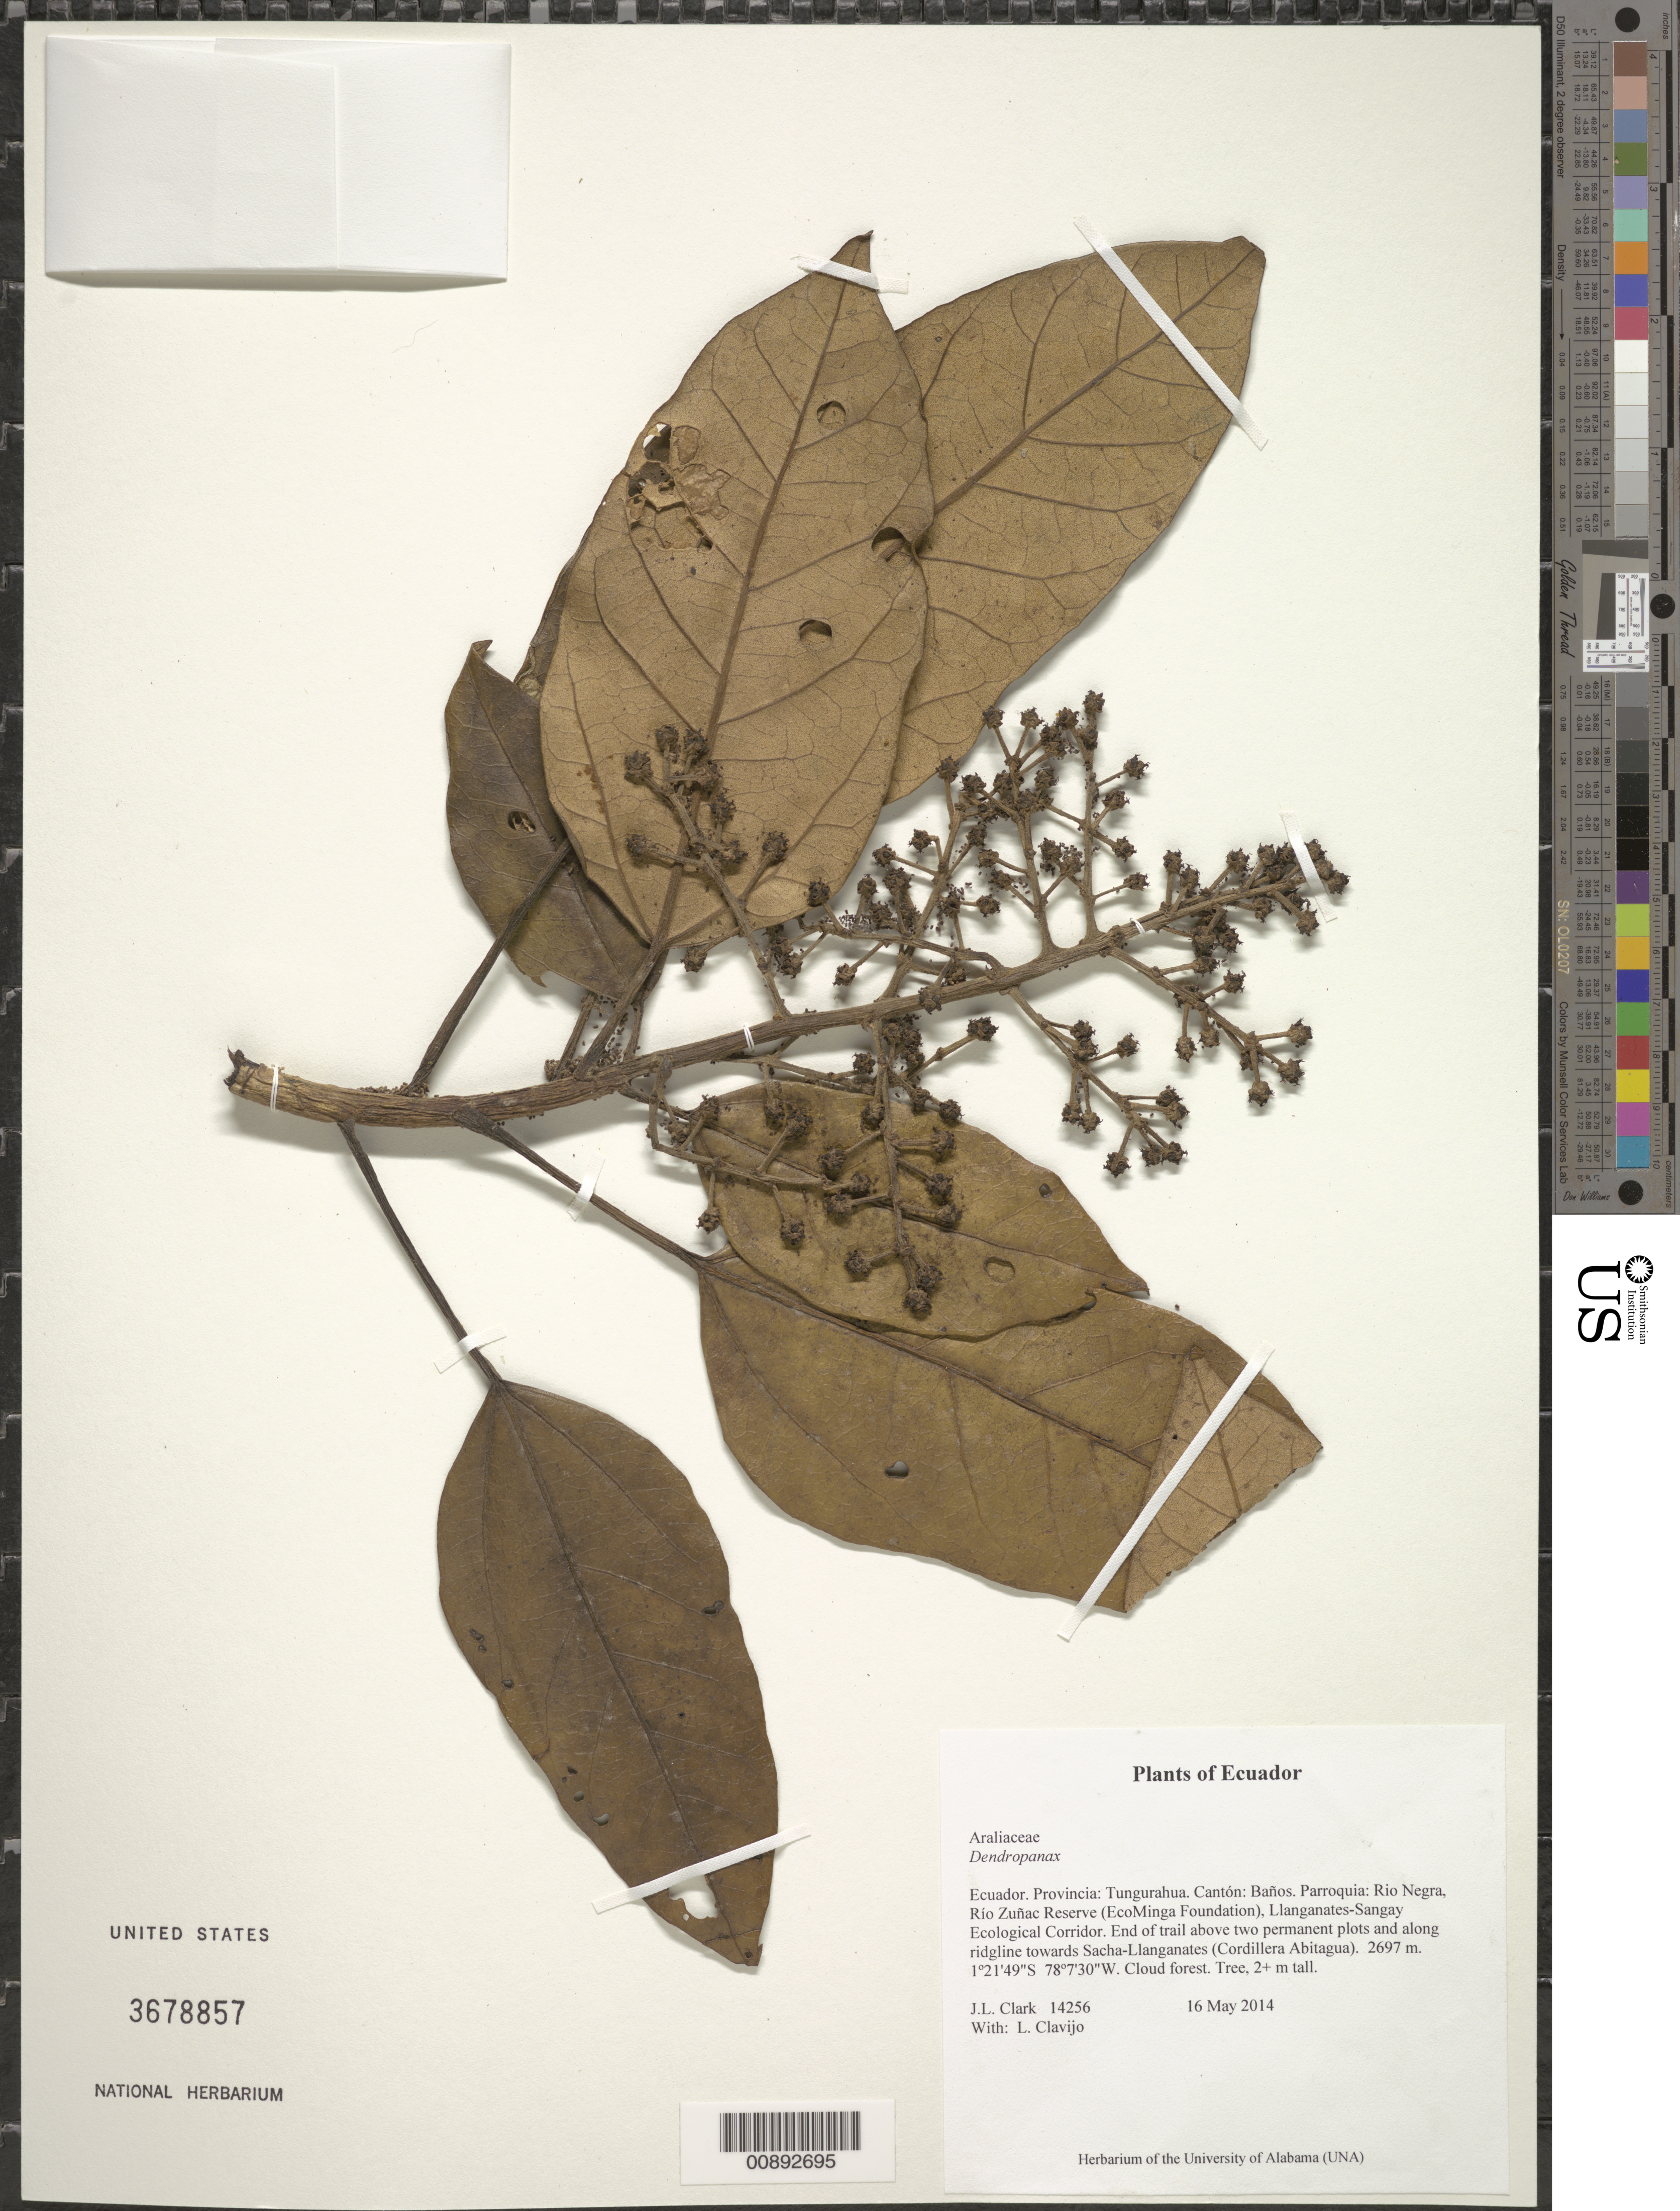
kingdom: Plantae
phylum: Tracheophyta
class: Magnoliopsida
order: Apiales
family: Araliaceae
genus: Dendropanax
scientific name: Dendropanax sp.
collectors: J. L. Clark & L. Clavijo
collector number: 14256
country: Ecuador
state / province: Tungurahua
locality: Canton: Banos. Parroquia: Rio Negra, Rio Zunac Reserve (EcoMinga Foundation), Llanganates-Sangay Ecological Corridor.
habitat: Clous forest.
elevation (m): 2697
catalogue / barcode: US 3678857